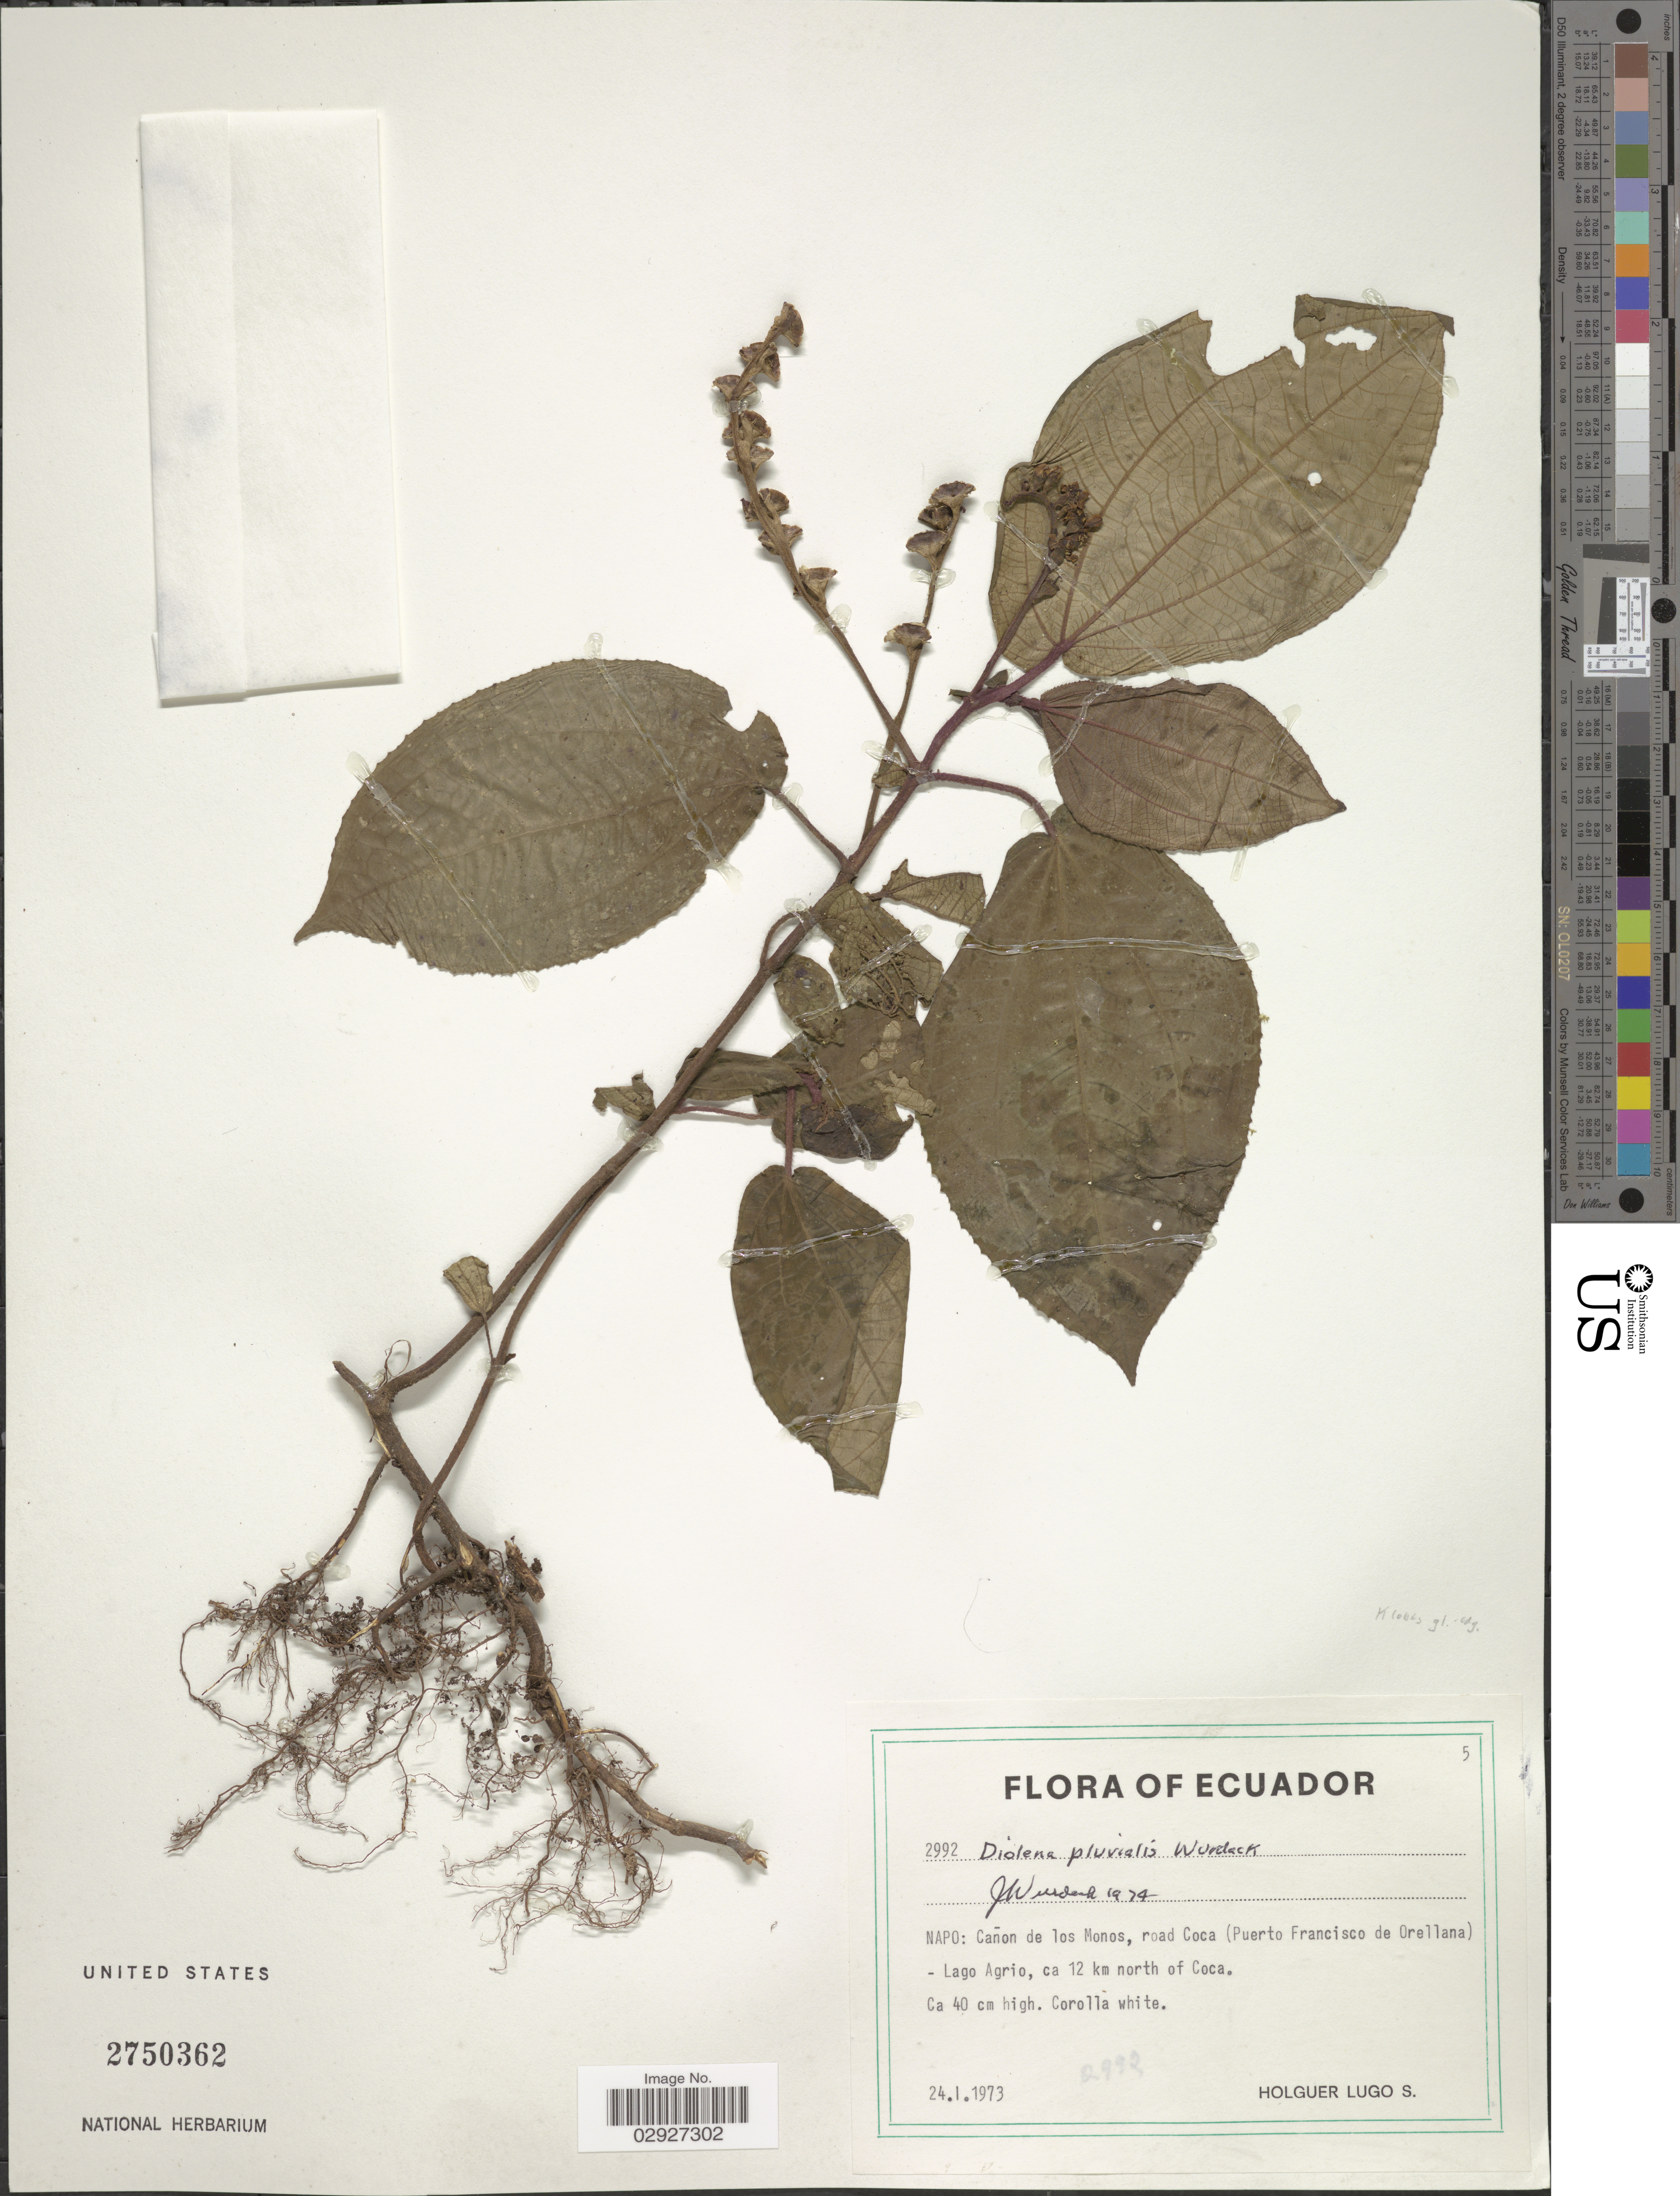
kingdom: Plantae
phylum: Tracheophyta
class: Magnoliopsida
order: Myrtales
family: Melastomataceae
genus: Triolena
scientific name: Triolena pluvialis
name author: (Wurdack) Wurdack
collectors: H. Lugo S.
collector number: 2992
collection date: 1973-01-24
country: Ecuador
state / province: Napo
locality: Cañon de los Monos, road Coca (Puerto Francisco de Orellana) - Lago Agrio, ca 12 km north of Coca.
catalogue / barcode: US 2750362